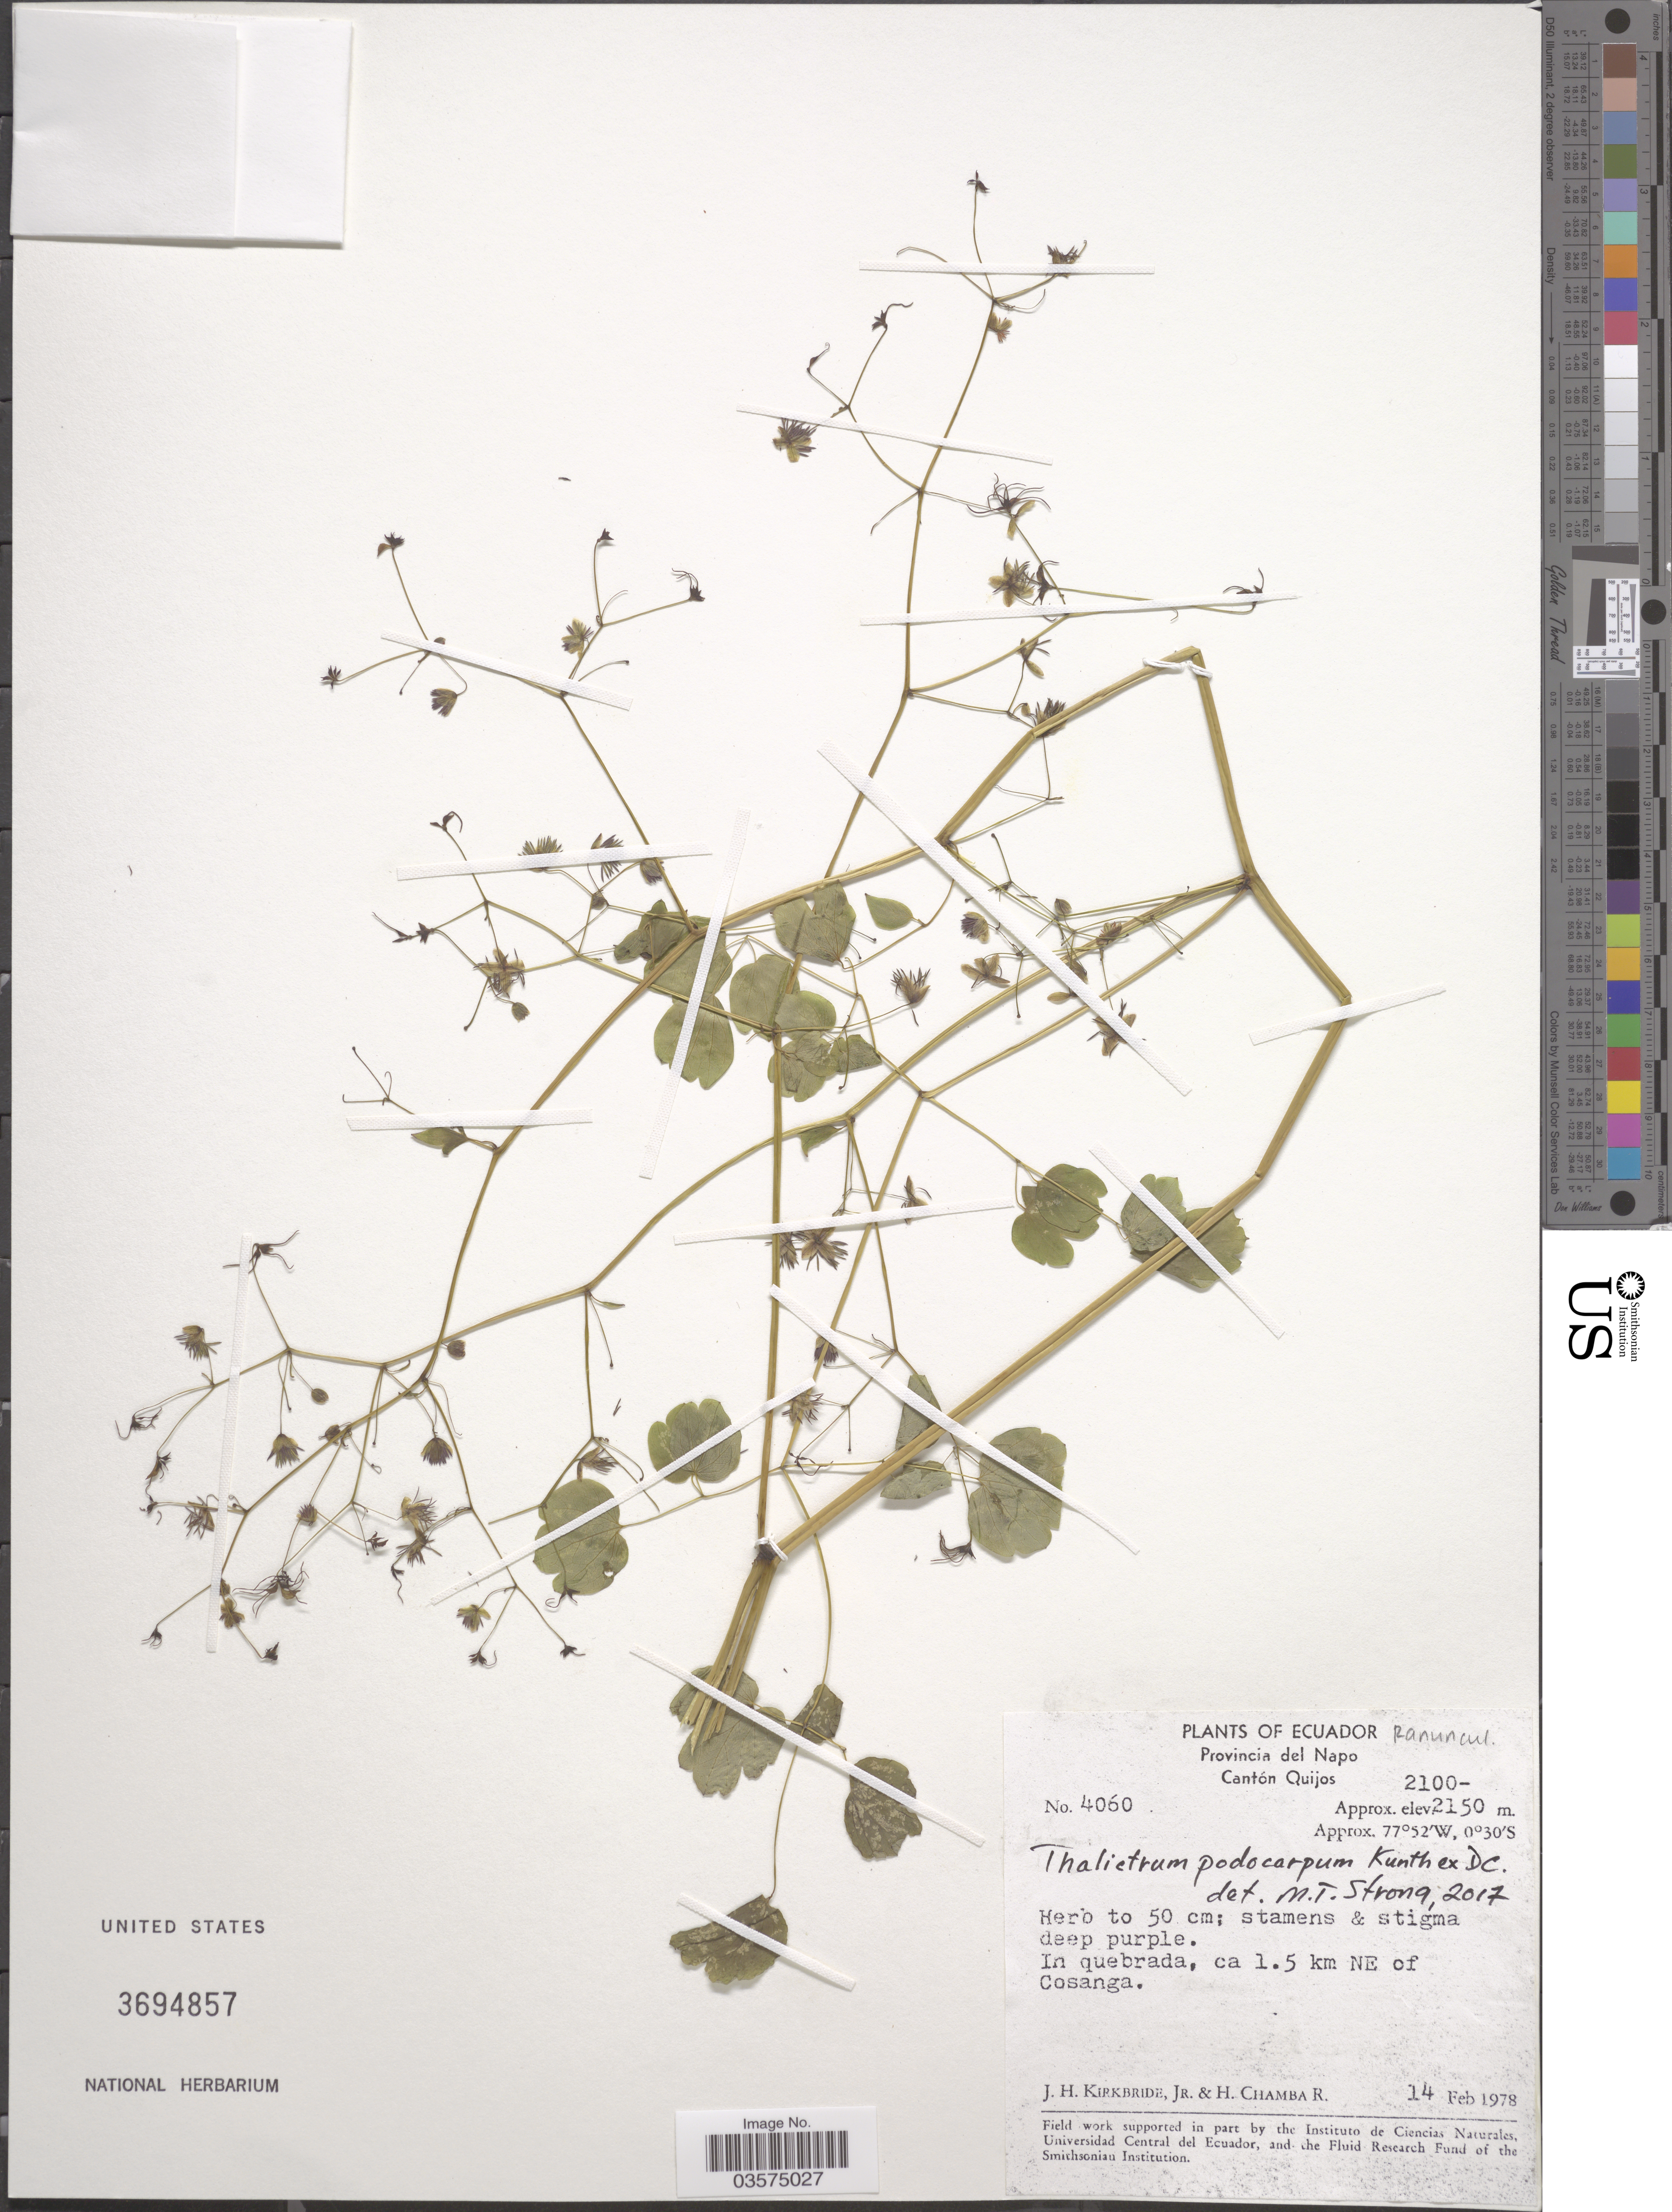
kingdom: Plantae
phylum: Tracheophyta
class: Magnoliopsida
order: Ranunculales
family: Ranunculaceae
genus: Thalictrum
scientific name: Thalictrum podocarpum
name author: Kunth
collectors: J. H. Kirkbride & H. Chamba R.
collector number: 4060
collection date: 1978-02-14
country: Ecuador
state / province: Napo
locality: Cantón Quijos. In quebrada, ca. 1.5 km NE of Cosanga.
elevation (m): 2100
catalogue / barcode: US 3694857